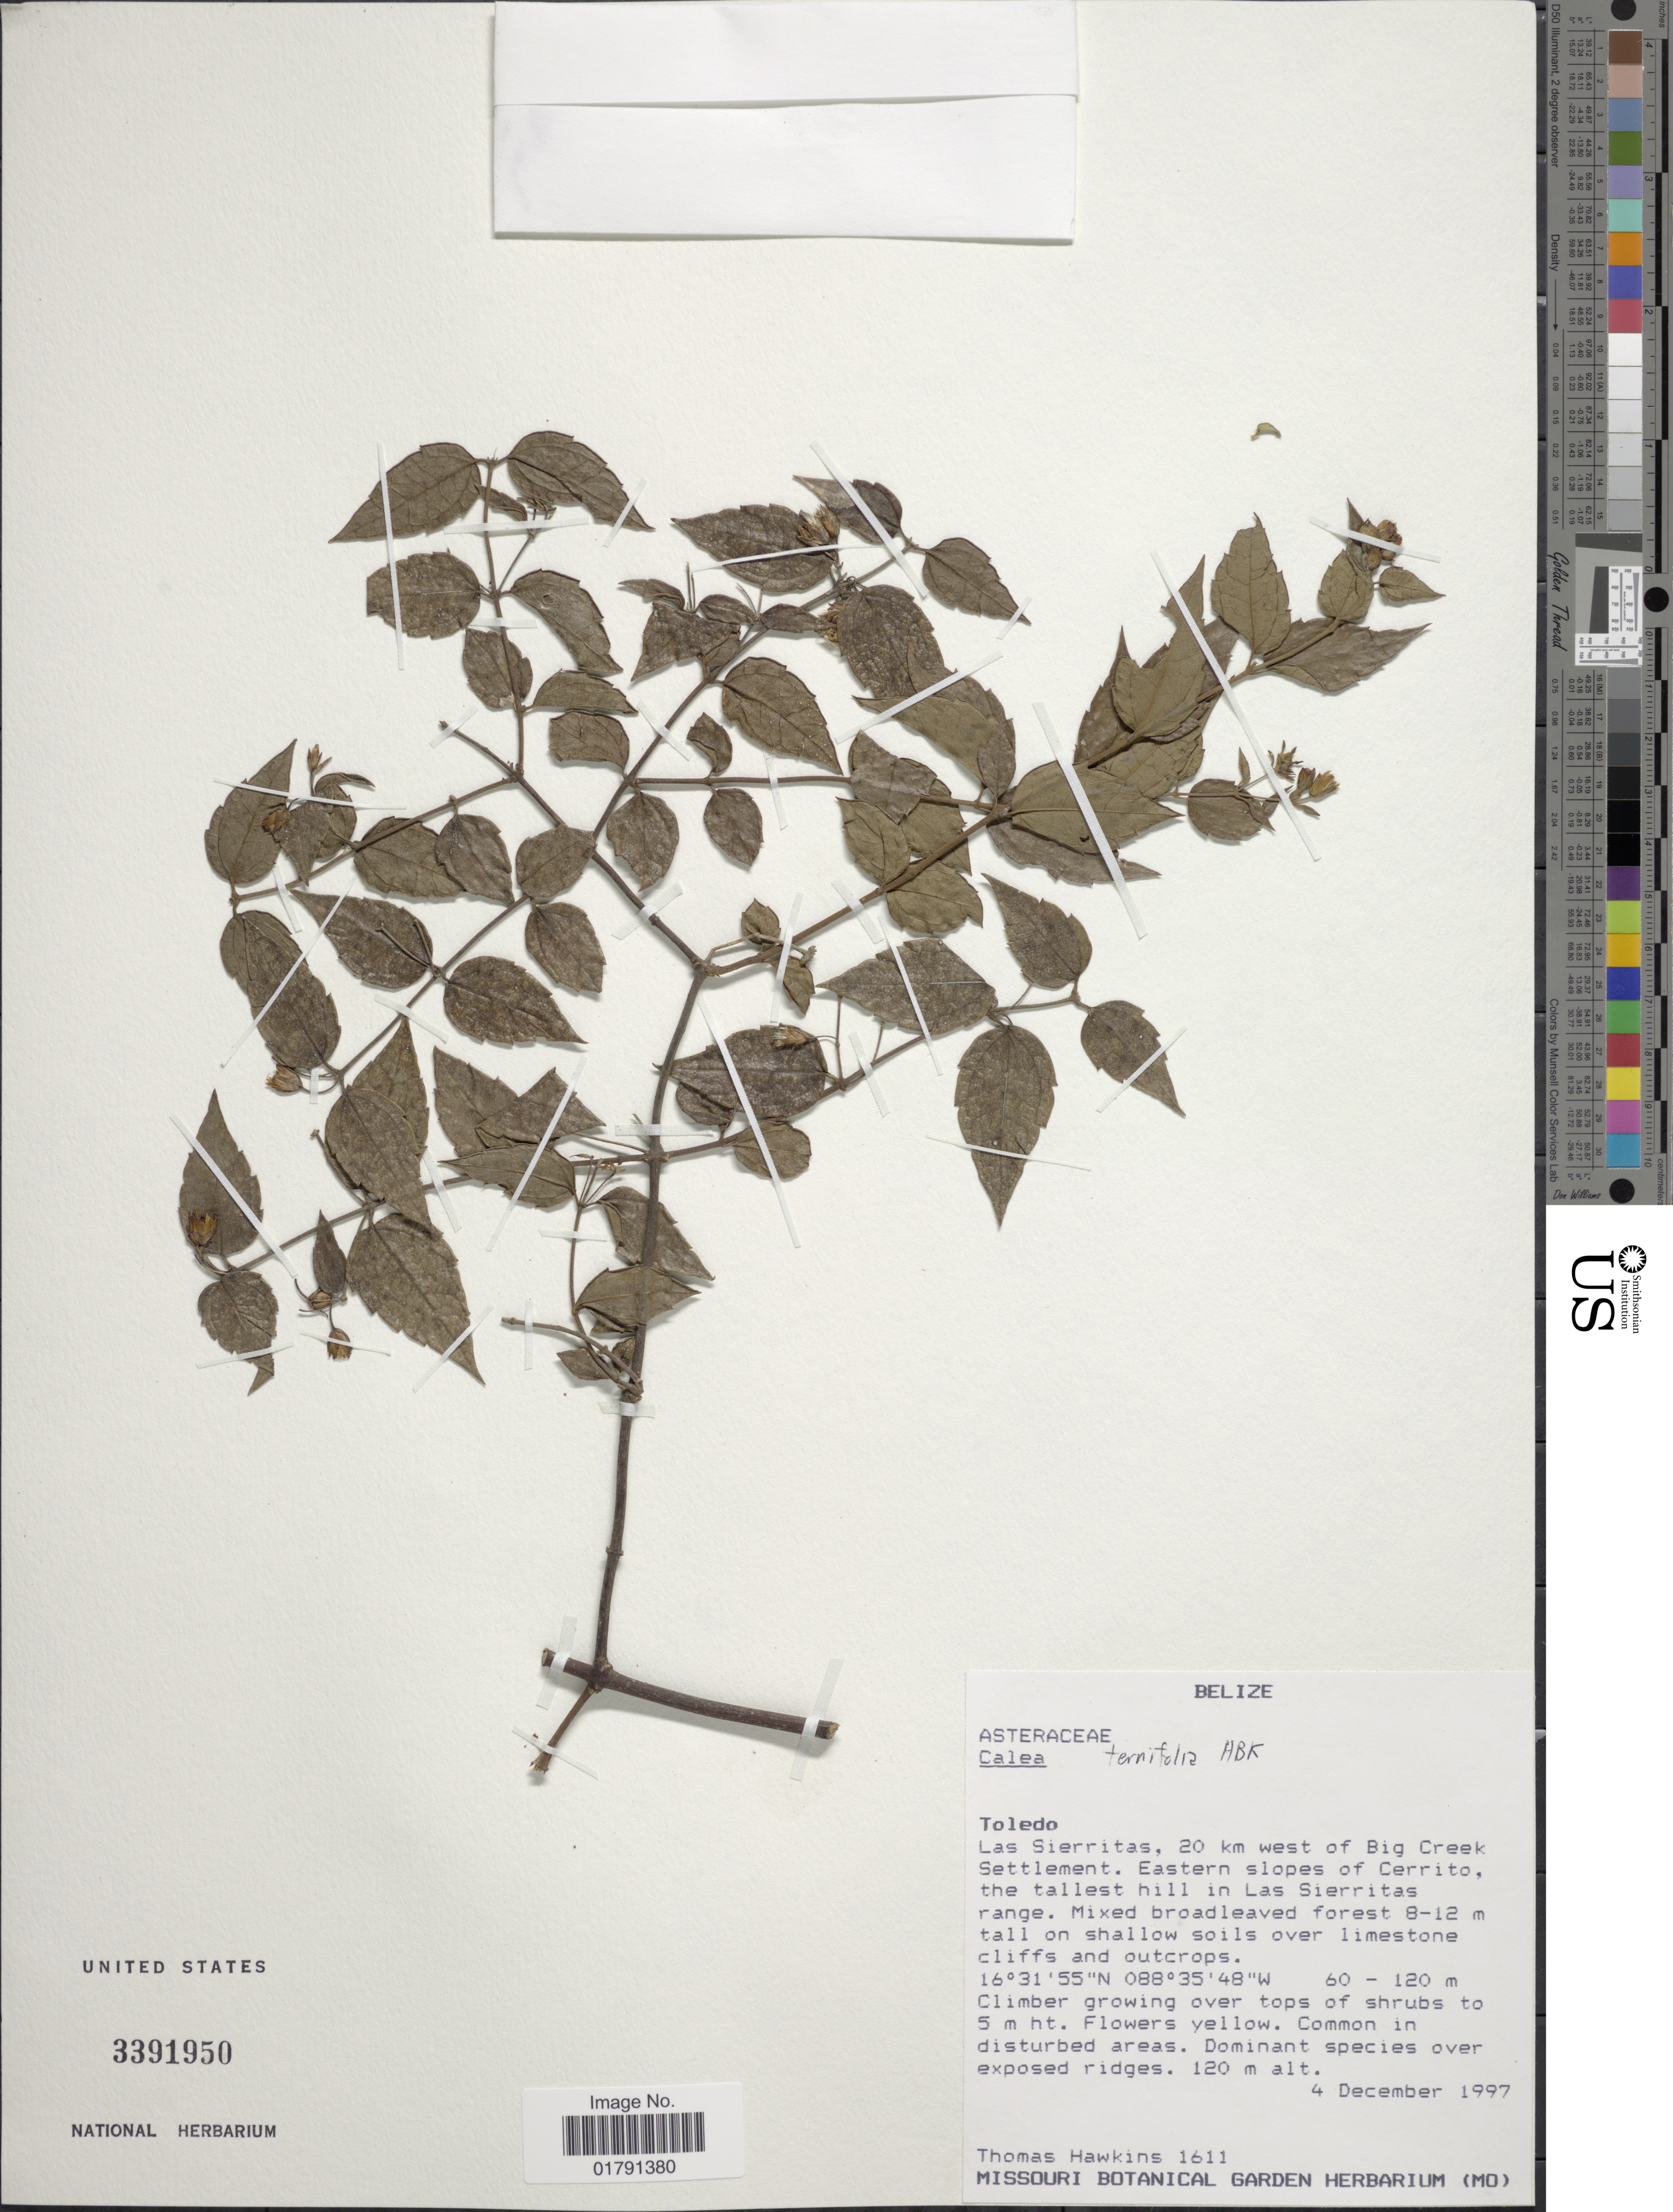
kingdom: Plantae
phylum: Tracheophyta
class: Magnoliopsida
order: Asterales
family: Asteraceae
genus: Calea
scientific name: Calea ternifolia Oliv., hom. illeg.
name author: Oliv.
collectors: T. Hawkins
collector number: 1611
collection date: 1997-12-04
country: Belize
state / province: Toledo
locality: Las Sierritas, 20 km west of Big Creek Settlement, eastern slopes of Cerrito, the talles hill in Las Sierritas range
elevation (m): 60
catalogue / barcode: US 3391950